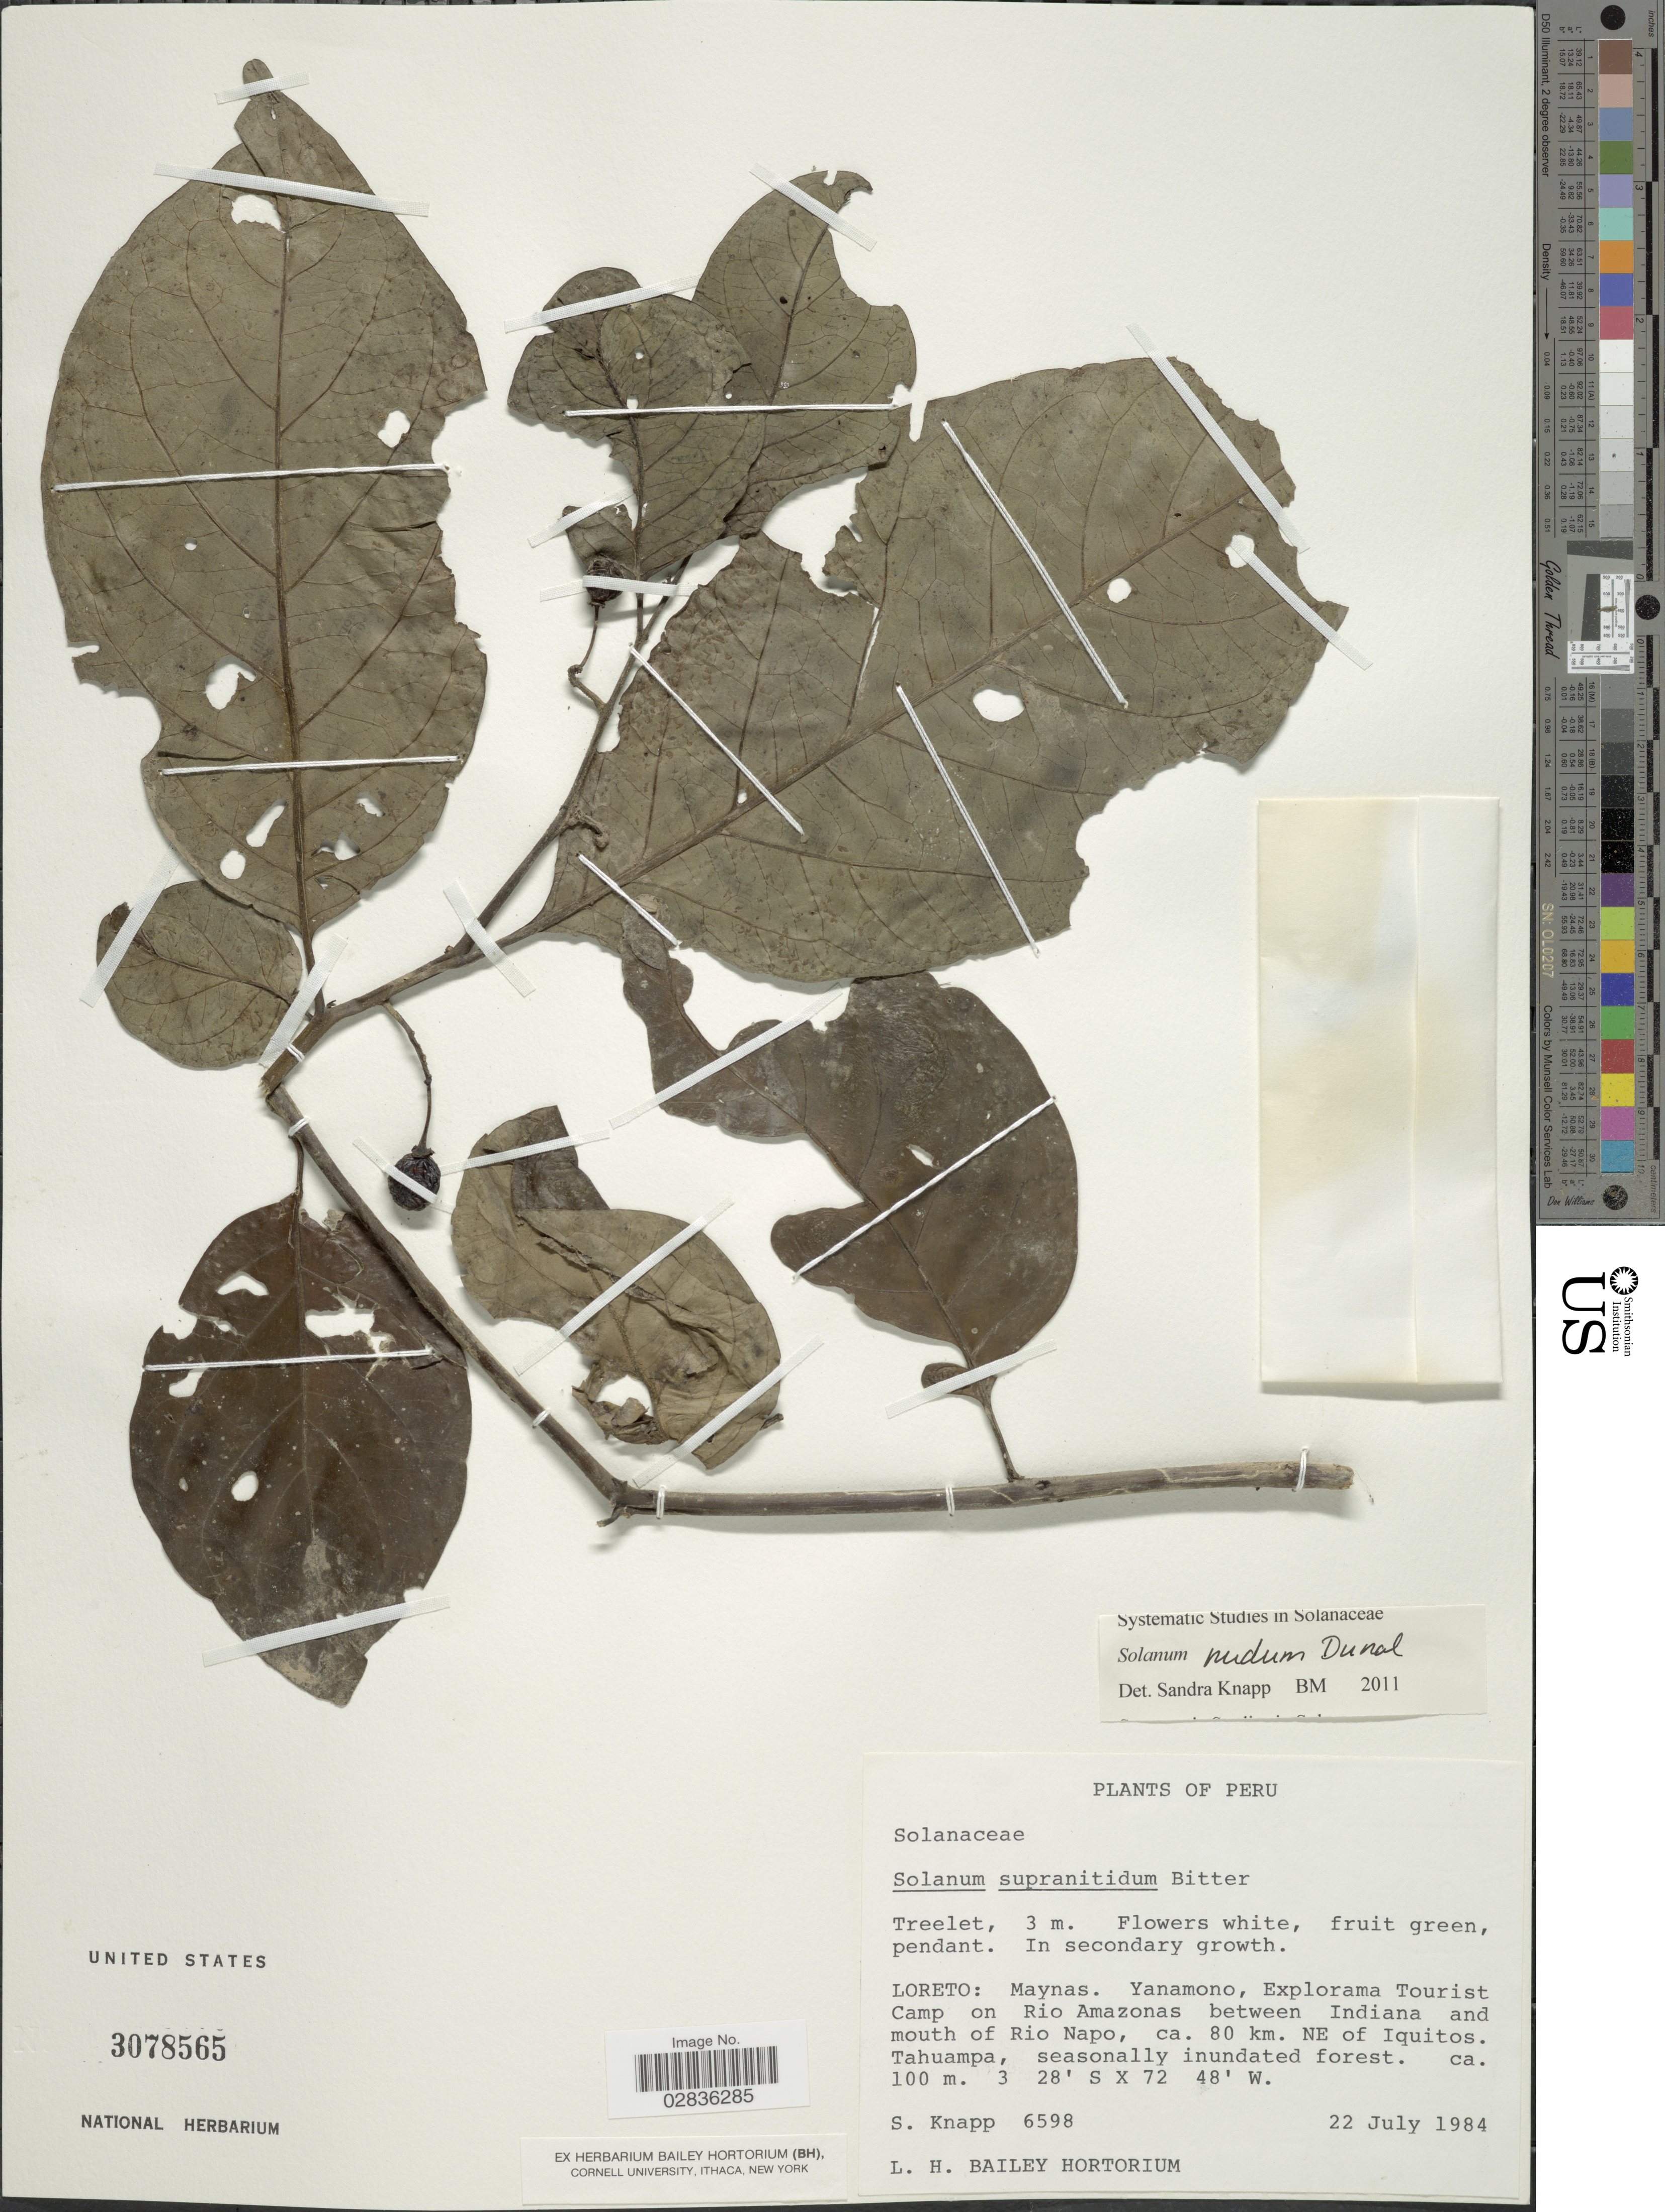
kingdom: Plantae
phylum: Tracheophyta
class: Magnoliopsida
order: Solanales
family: Solanaceae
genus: Solanum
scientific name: Solanum nudum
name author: Dunal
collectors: S. Knapp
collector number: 6598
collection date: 1984-07-22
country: Peru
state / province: Loreto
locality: Loreto: Maynas. Yanamono, Explorama Tourist Camp on Rio Amazonas between Indiana and mouth of Rio Napo, ca. 80 km. NE of Iquitos. Tahuampa.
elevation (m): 100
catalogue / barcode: US 3078565